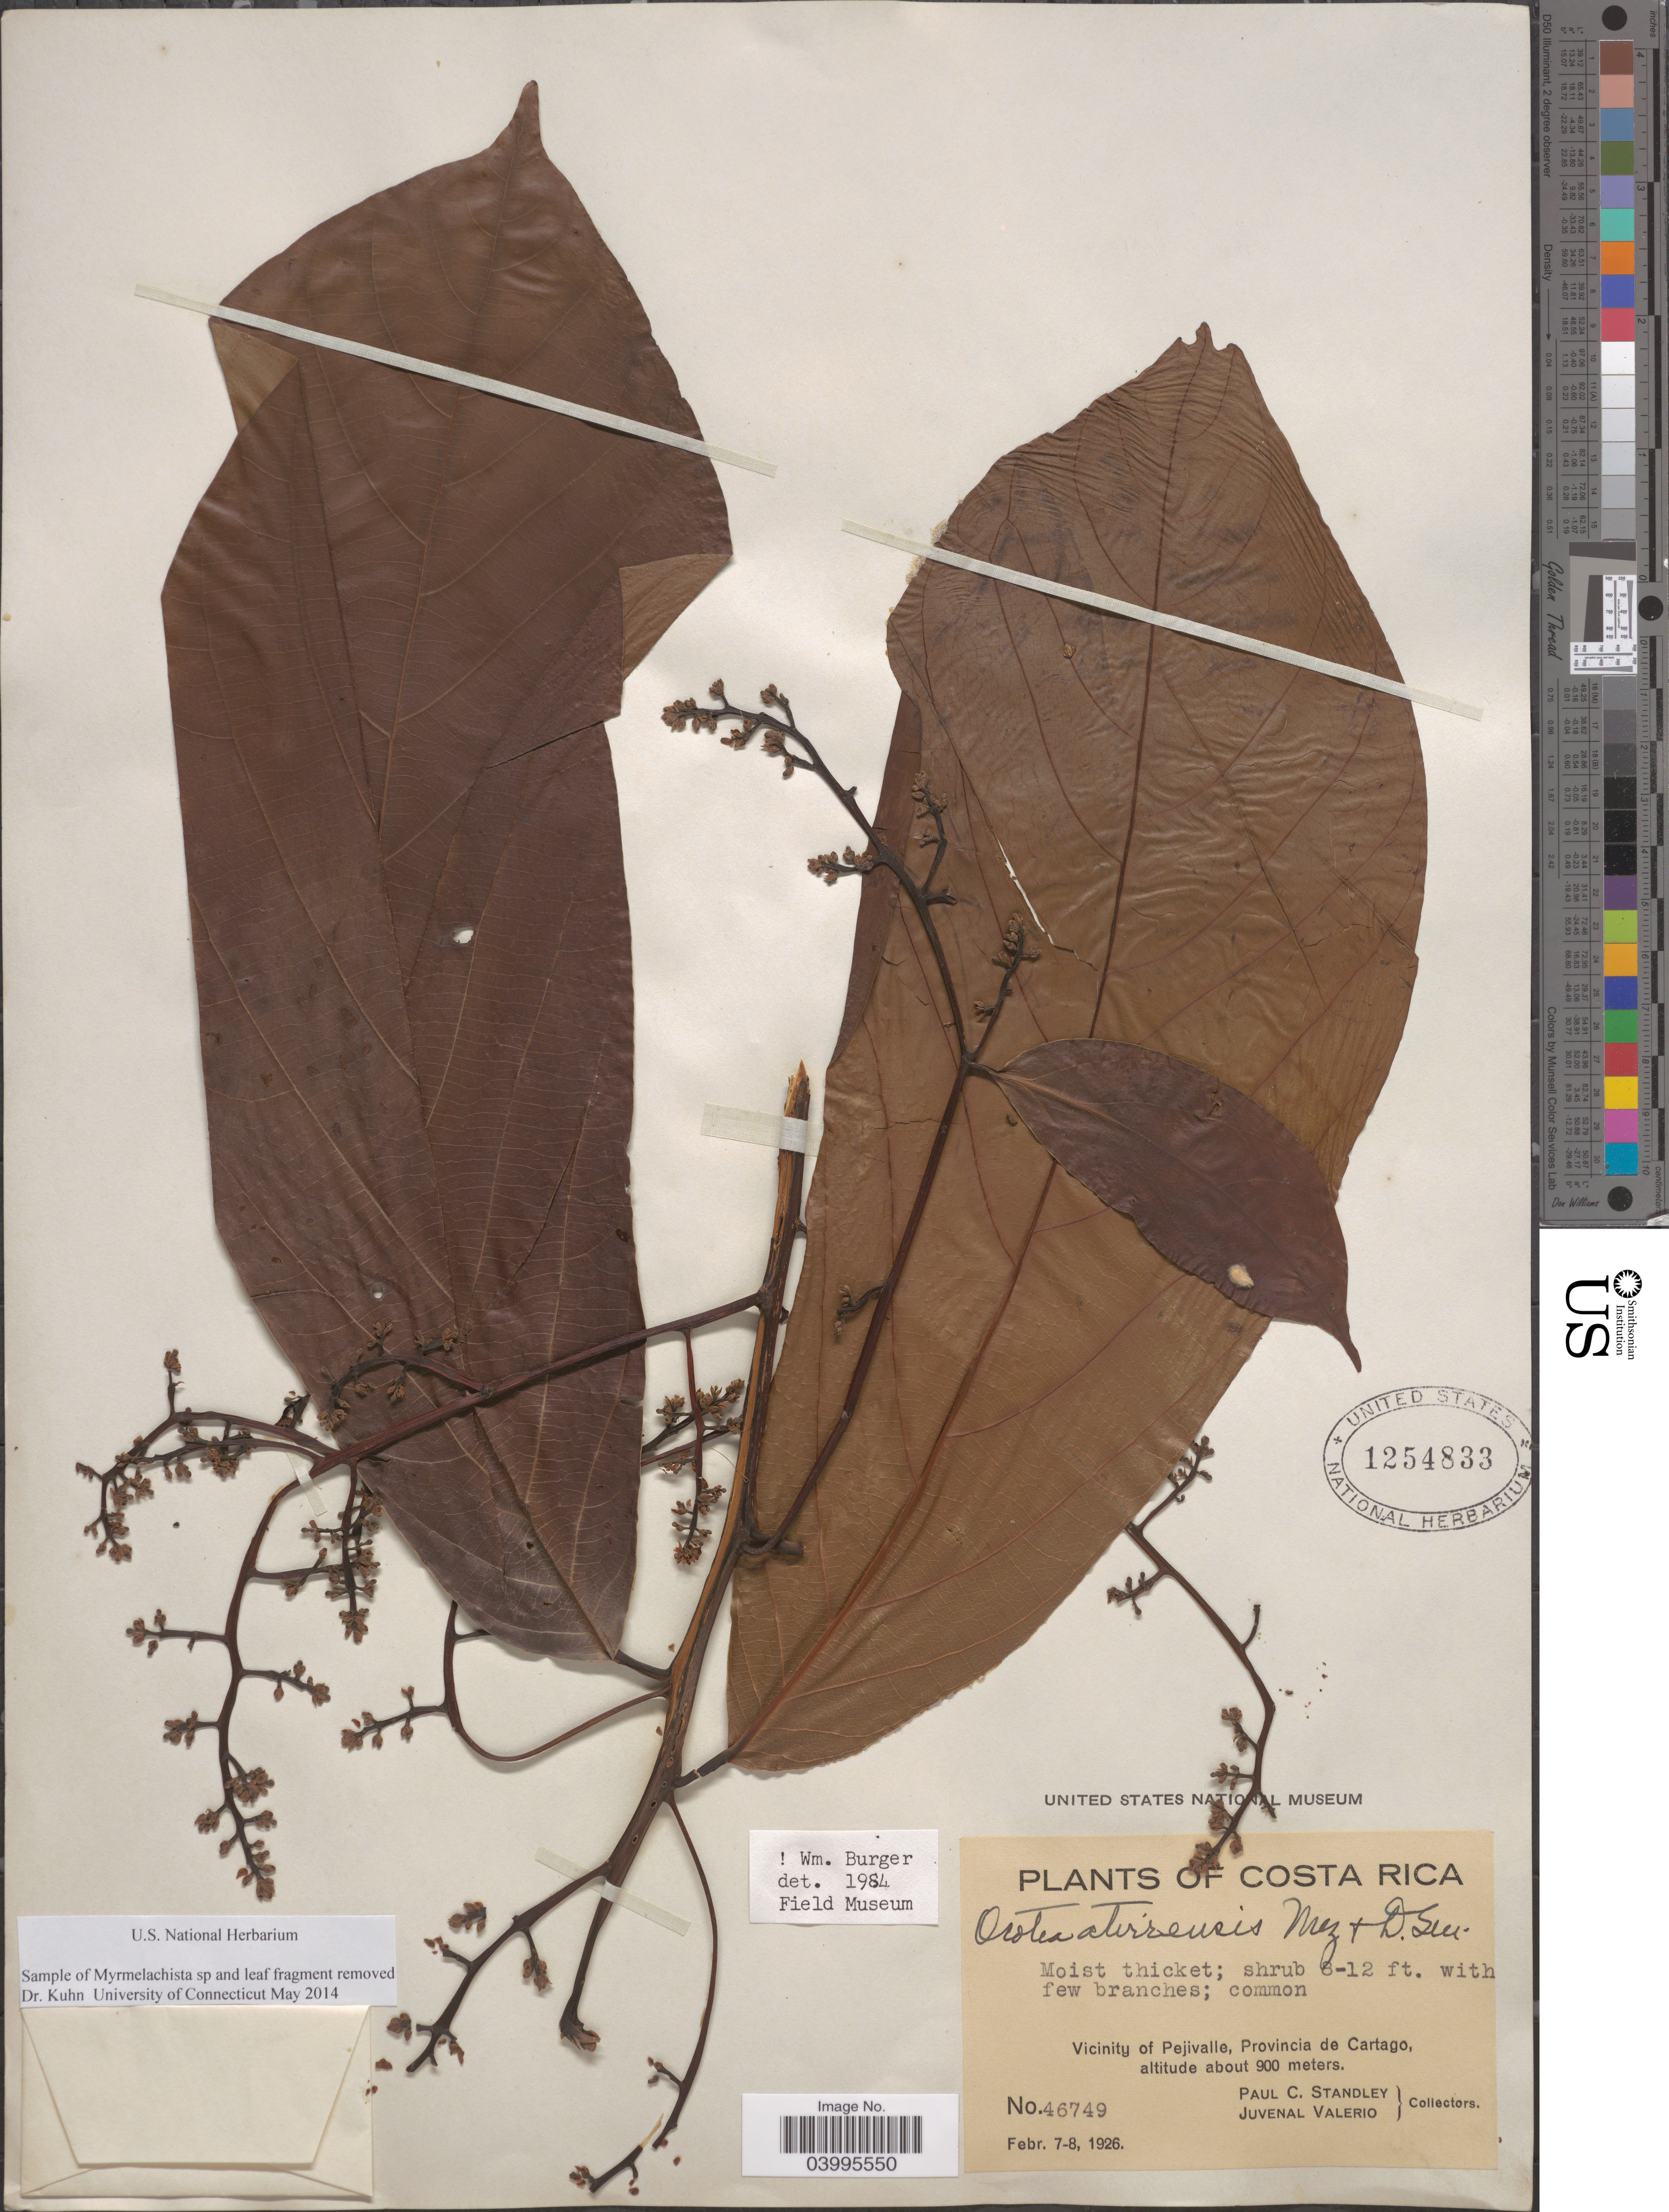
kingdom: Plantae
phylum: Tracheophyta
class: Magnoliopsida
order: Laurales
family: Lauraceae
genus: Ocotea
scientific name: Ocotea atirrensis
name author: Mez & Donn. Sm.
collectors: P. C. Standley & J. Valerio R.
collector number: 46749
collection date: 1926-02-07/1926-02-08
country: Costa Rica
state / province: Cartago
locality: Vicinity of Pejivalle.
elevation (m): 900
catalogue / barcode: US 1254833